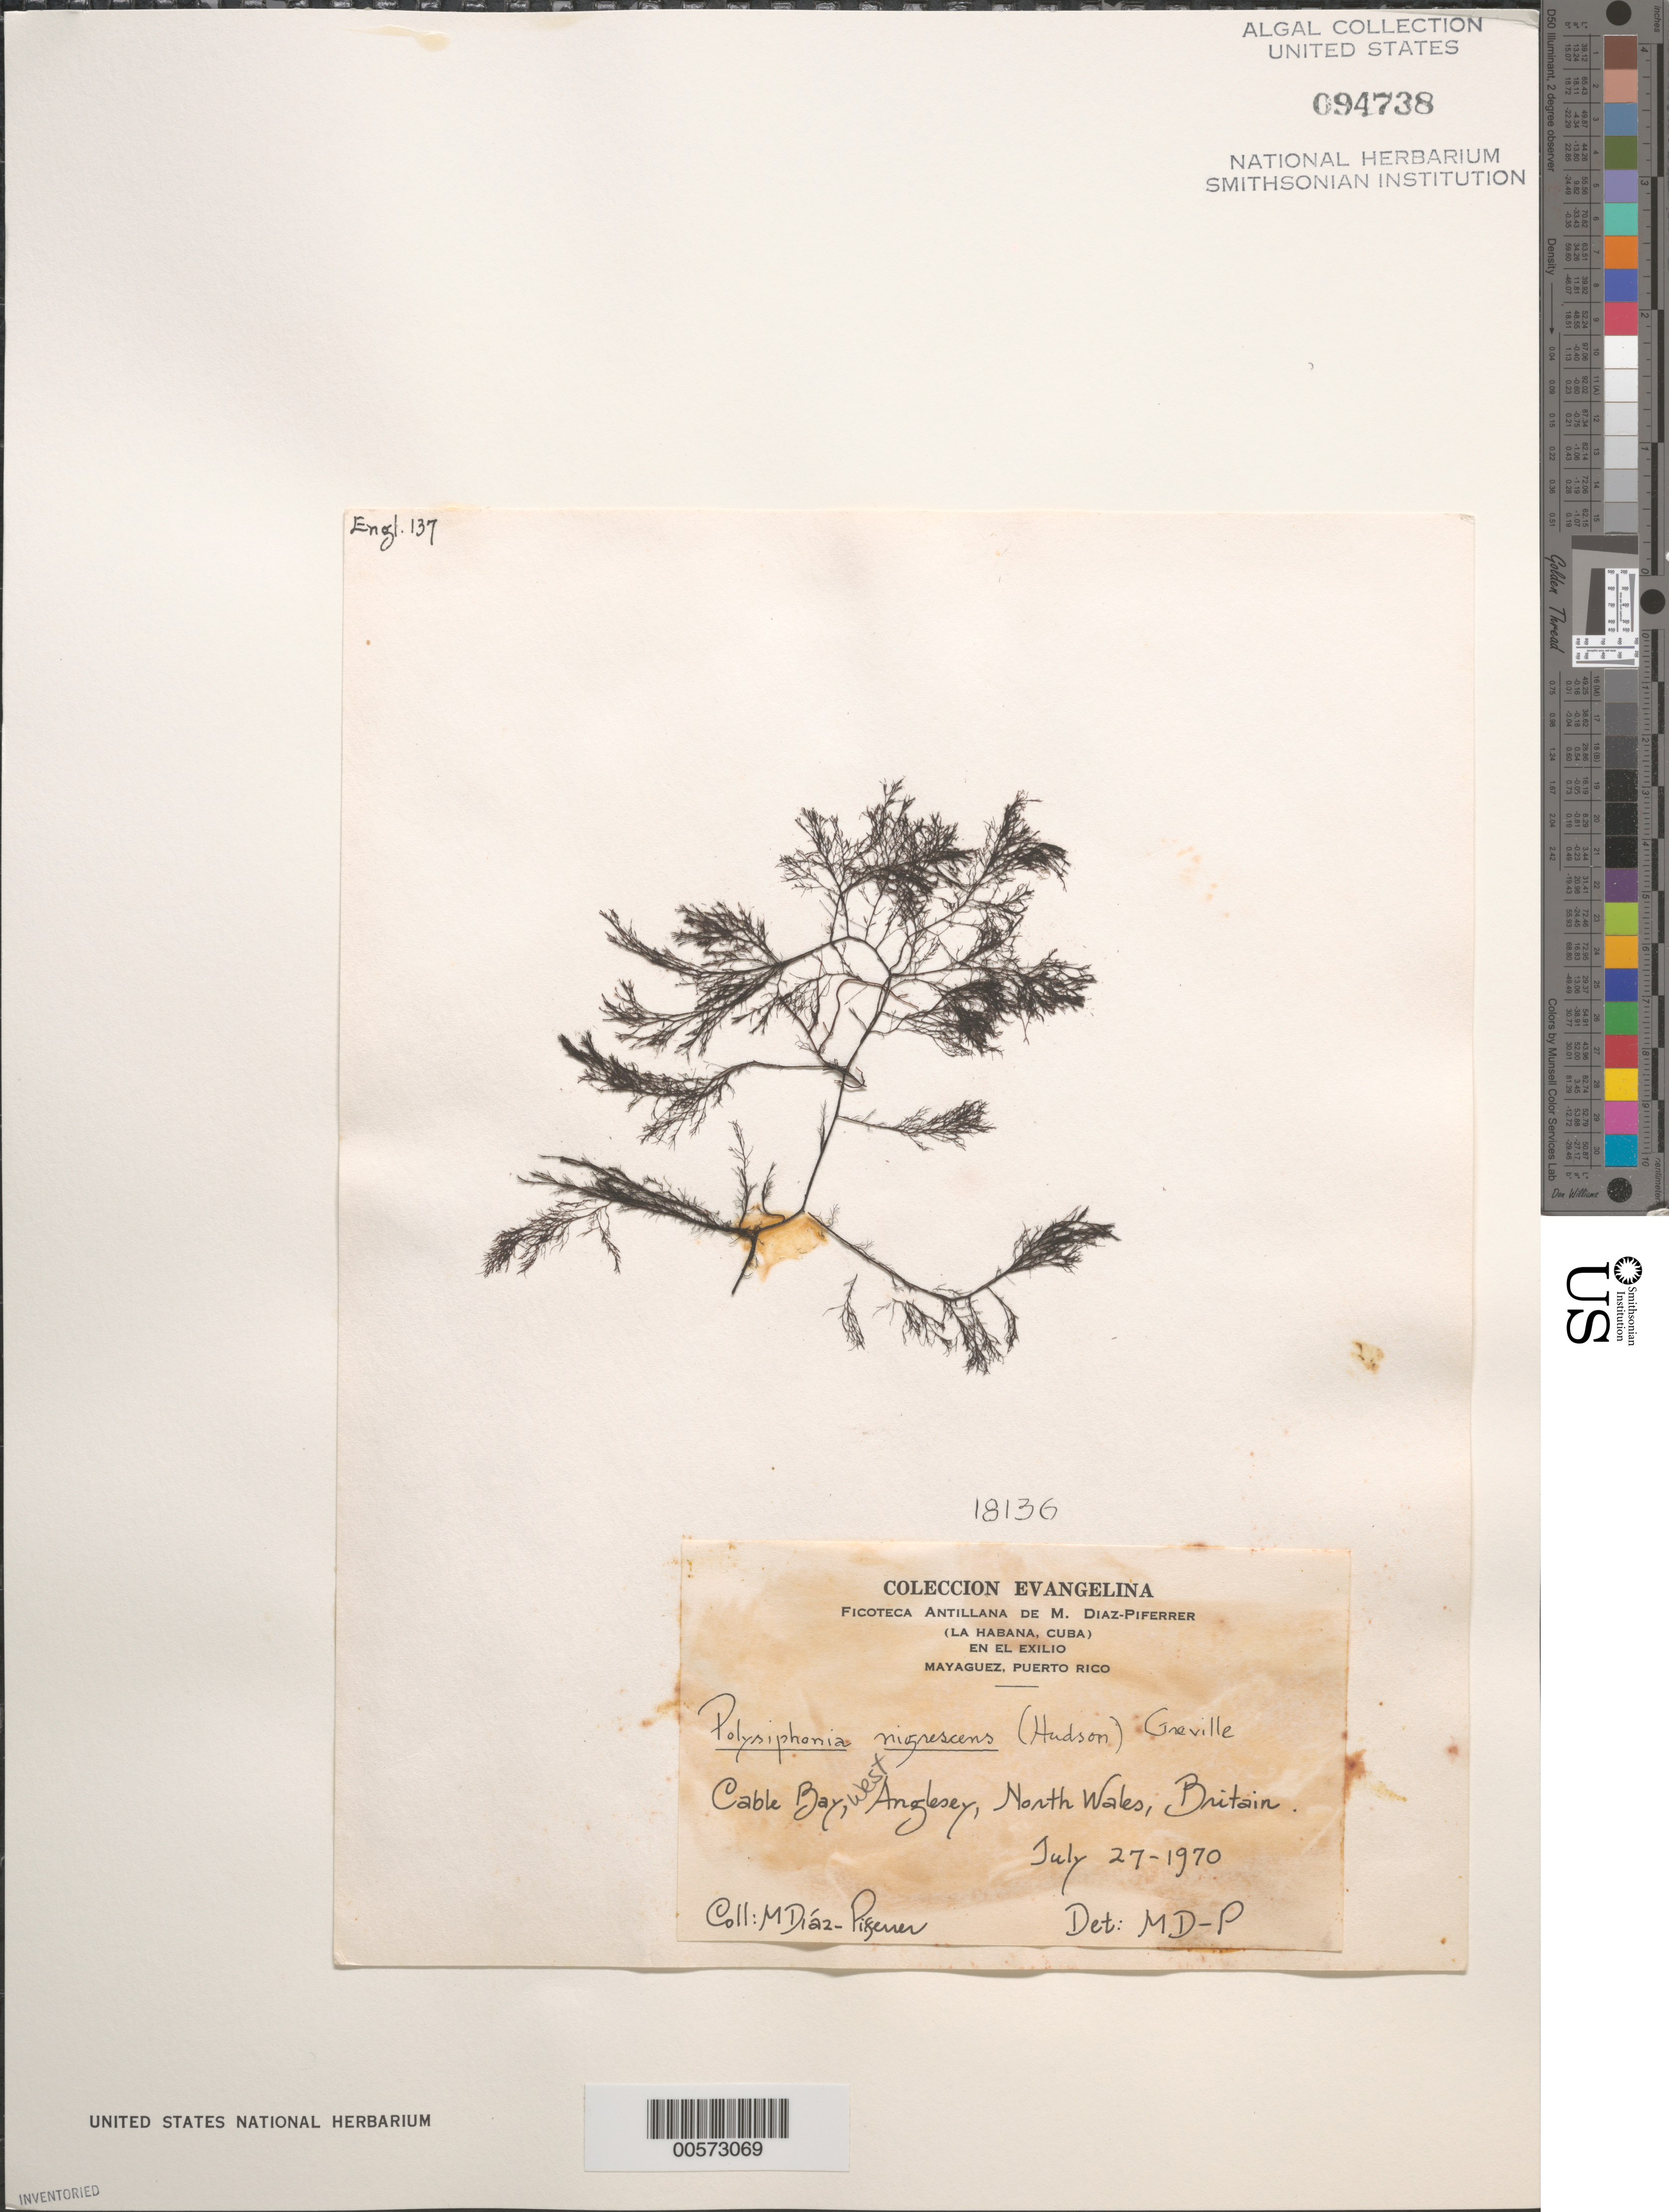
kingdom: Plantae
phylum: Rhodophyta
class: Florideophyceae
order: Ceramiales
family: Rhodomelaceae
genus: Vertebrata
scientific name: Vertebrata fucoides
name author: (Hudson) Kuntze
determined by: Algae name updating Project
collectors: M. Diaz-Piferrer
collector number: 18136 & ENGL. 137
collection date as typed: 27 Jul 1970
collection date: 1970-07-27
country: United Kingdom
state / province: Wales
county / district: Gwynedd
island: Anglesey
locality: Cable Bay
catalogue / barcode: US 94738